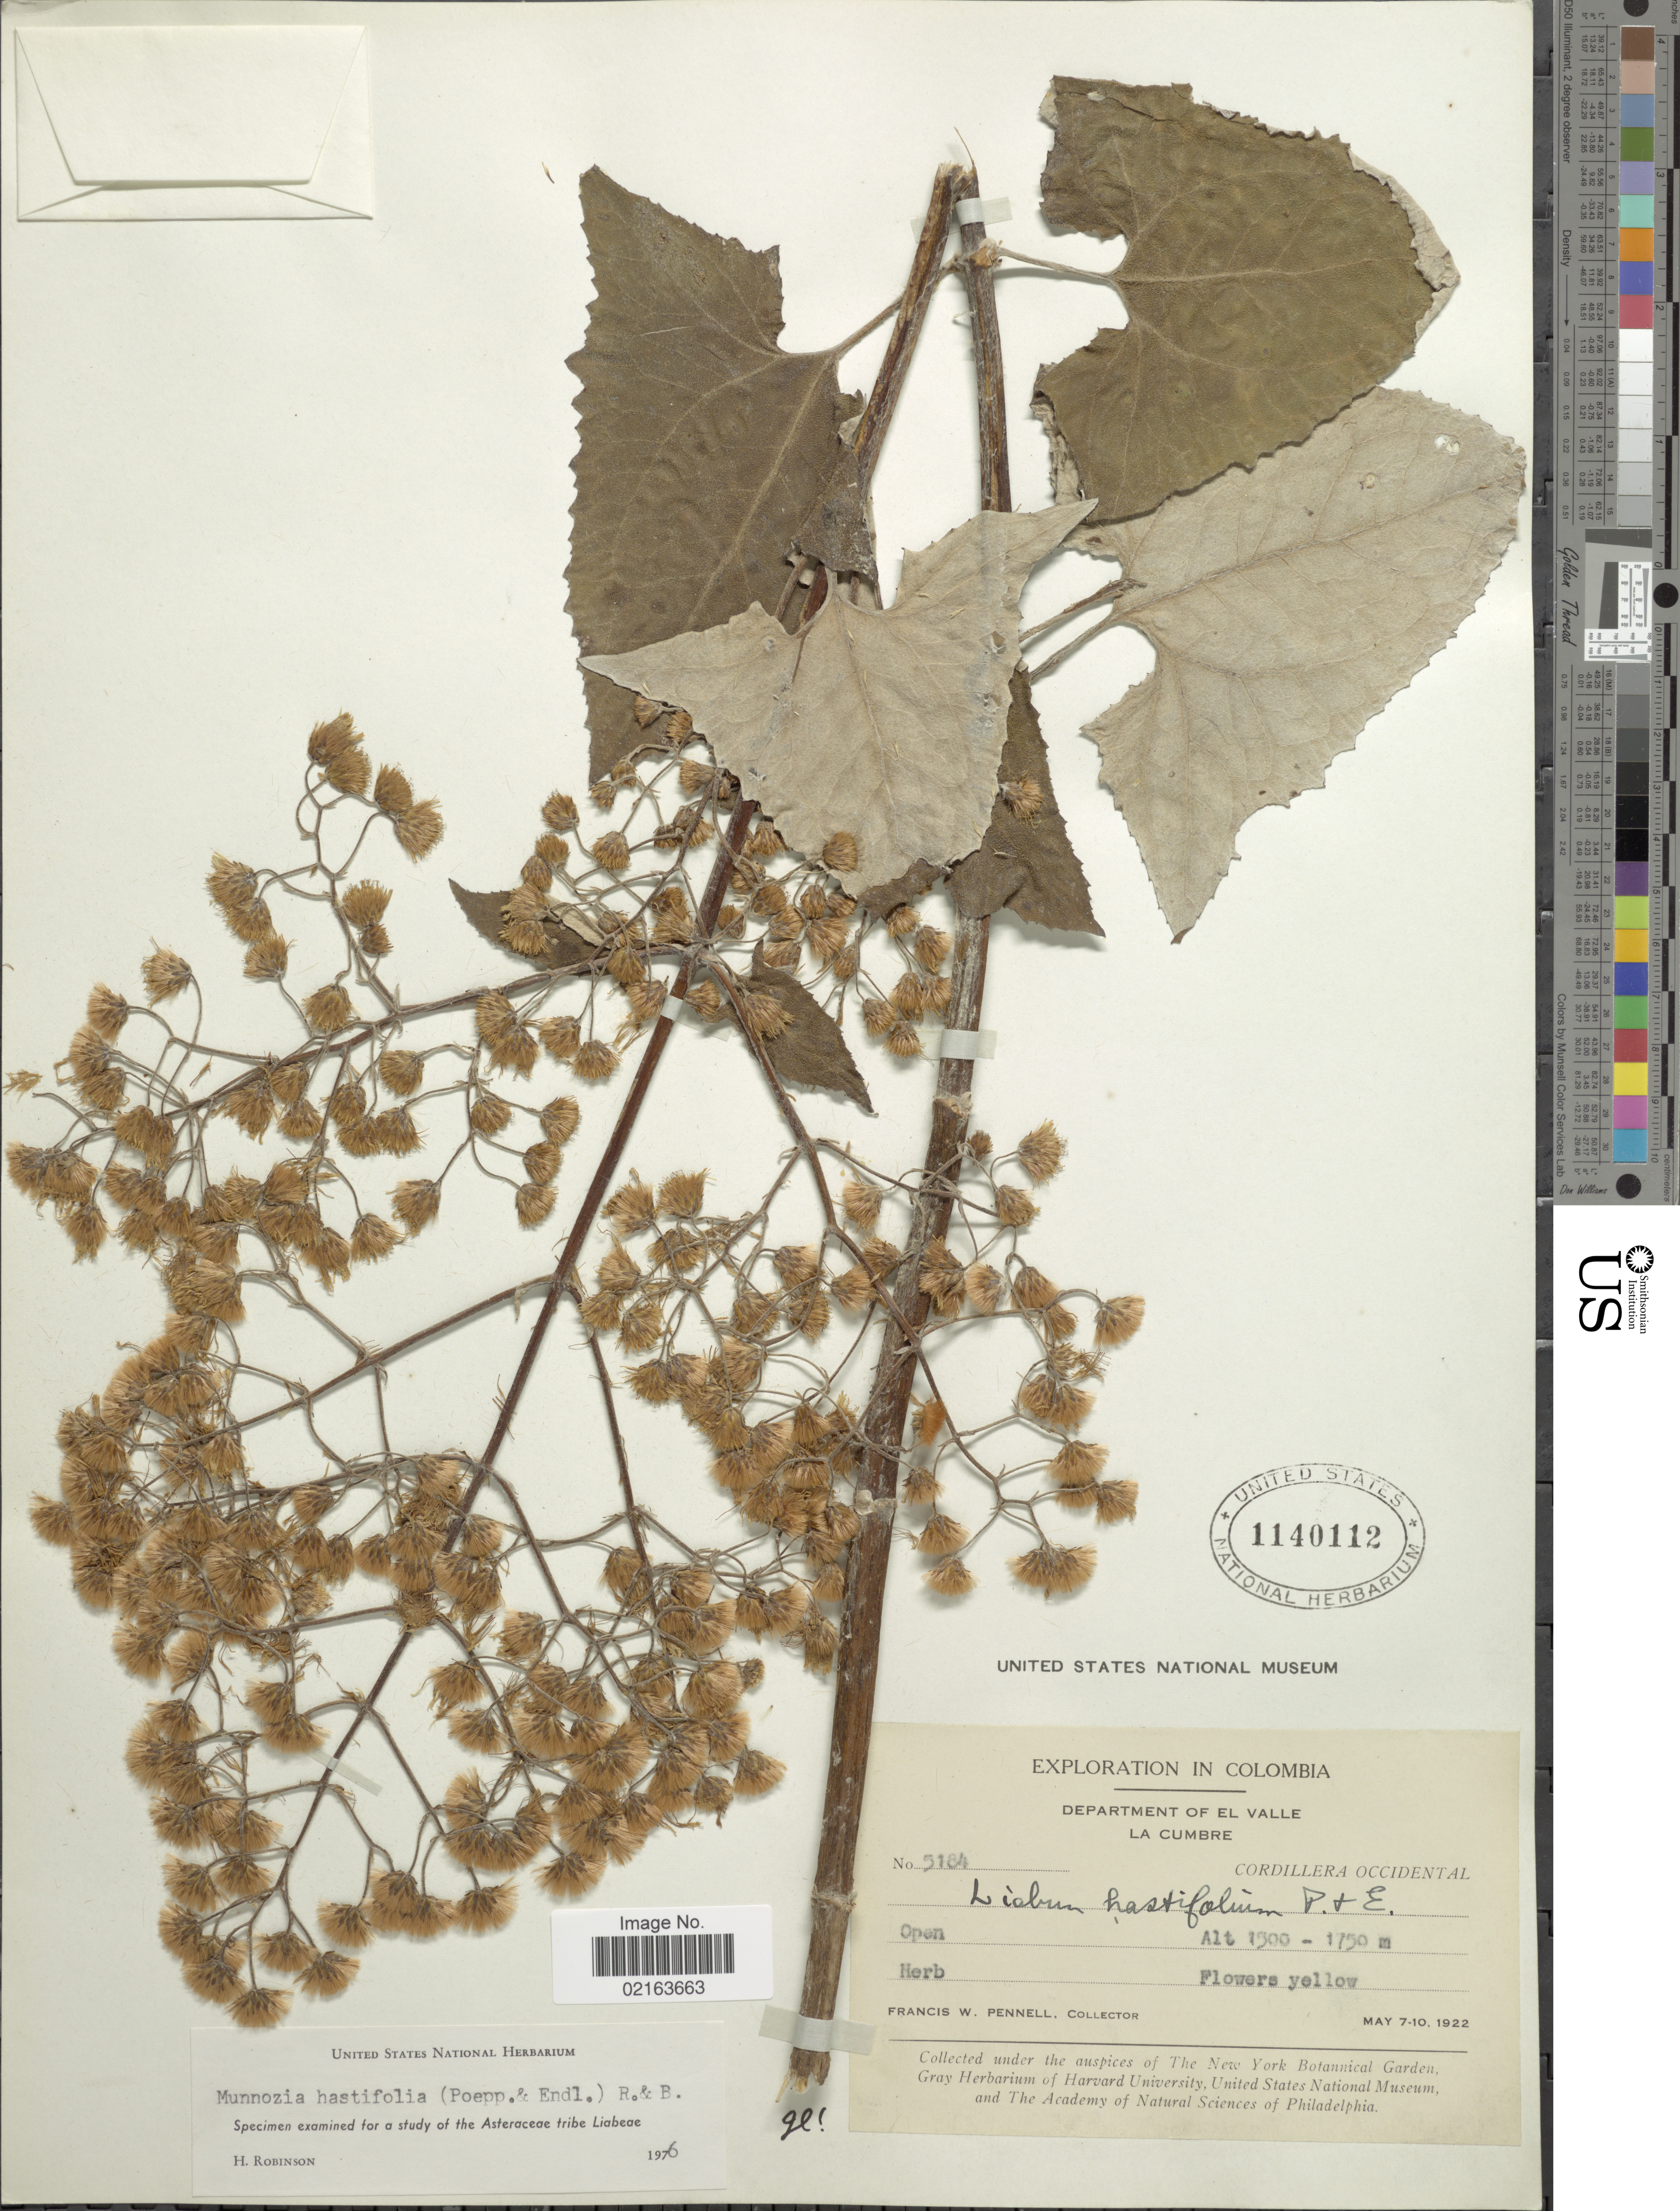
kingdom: Plantae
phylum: Tracheophyta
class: Magnoliopsida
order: Asterales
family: Asteraceae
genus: Munnozia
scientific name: Munnozia hastifolia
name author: (Poepp.) H. Rob. & Brettell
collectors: F. W. Pennell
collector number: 5184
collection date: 1922-05-07/1922-05-10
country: Colombia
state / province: Valle del Cauca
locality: Department of El Valle. La Cumbre. Cordillera Occidental. Open.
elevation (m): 1500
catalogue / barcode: US 1140112